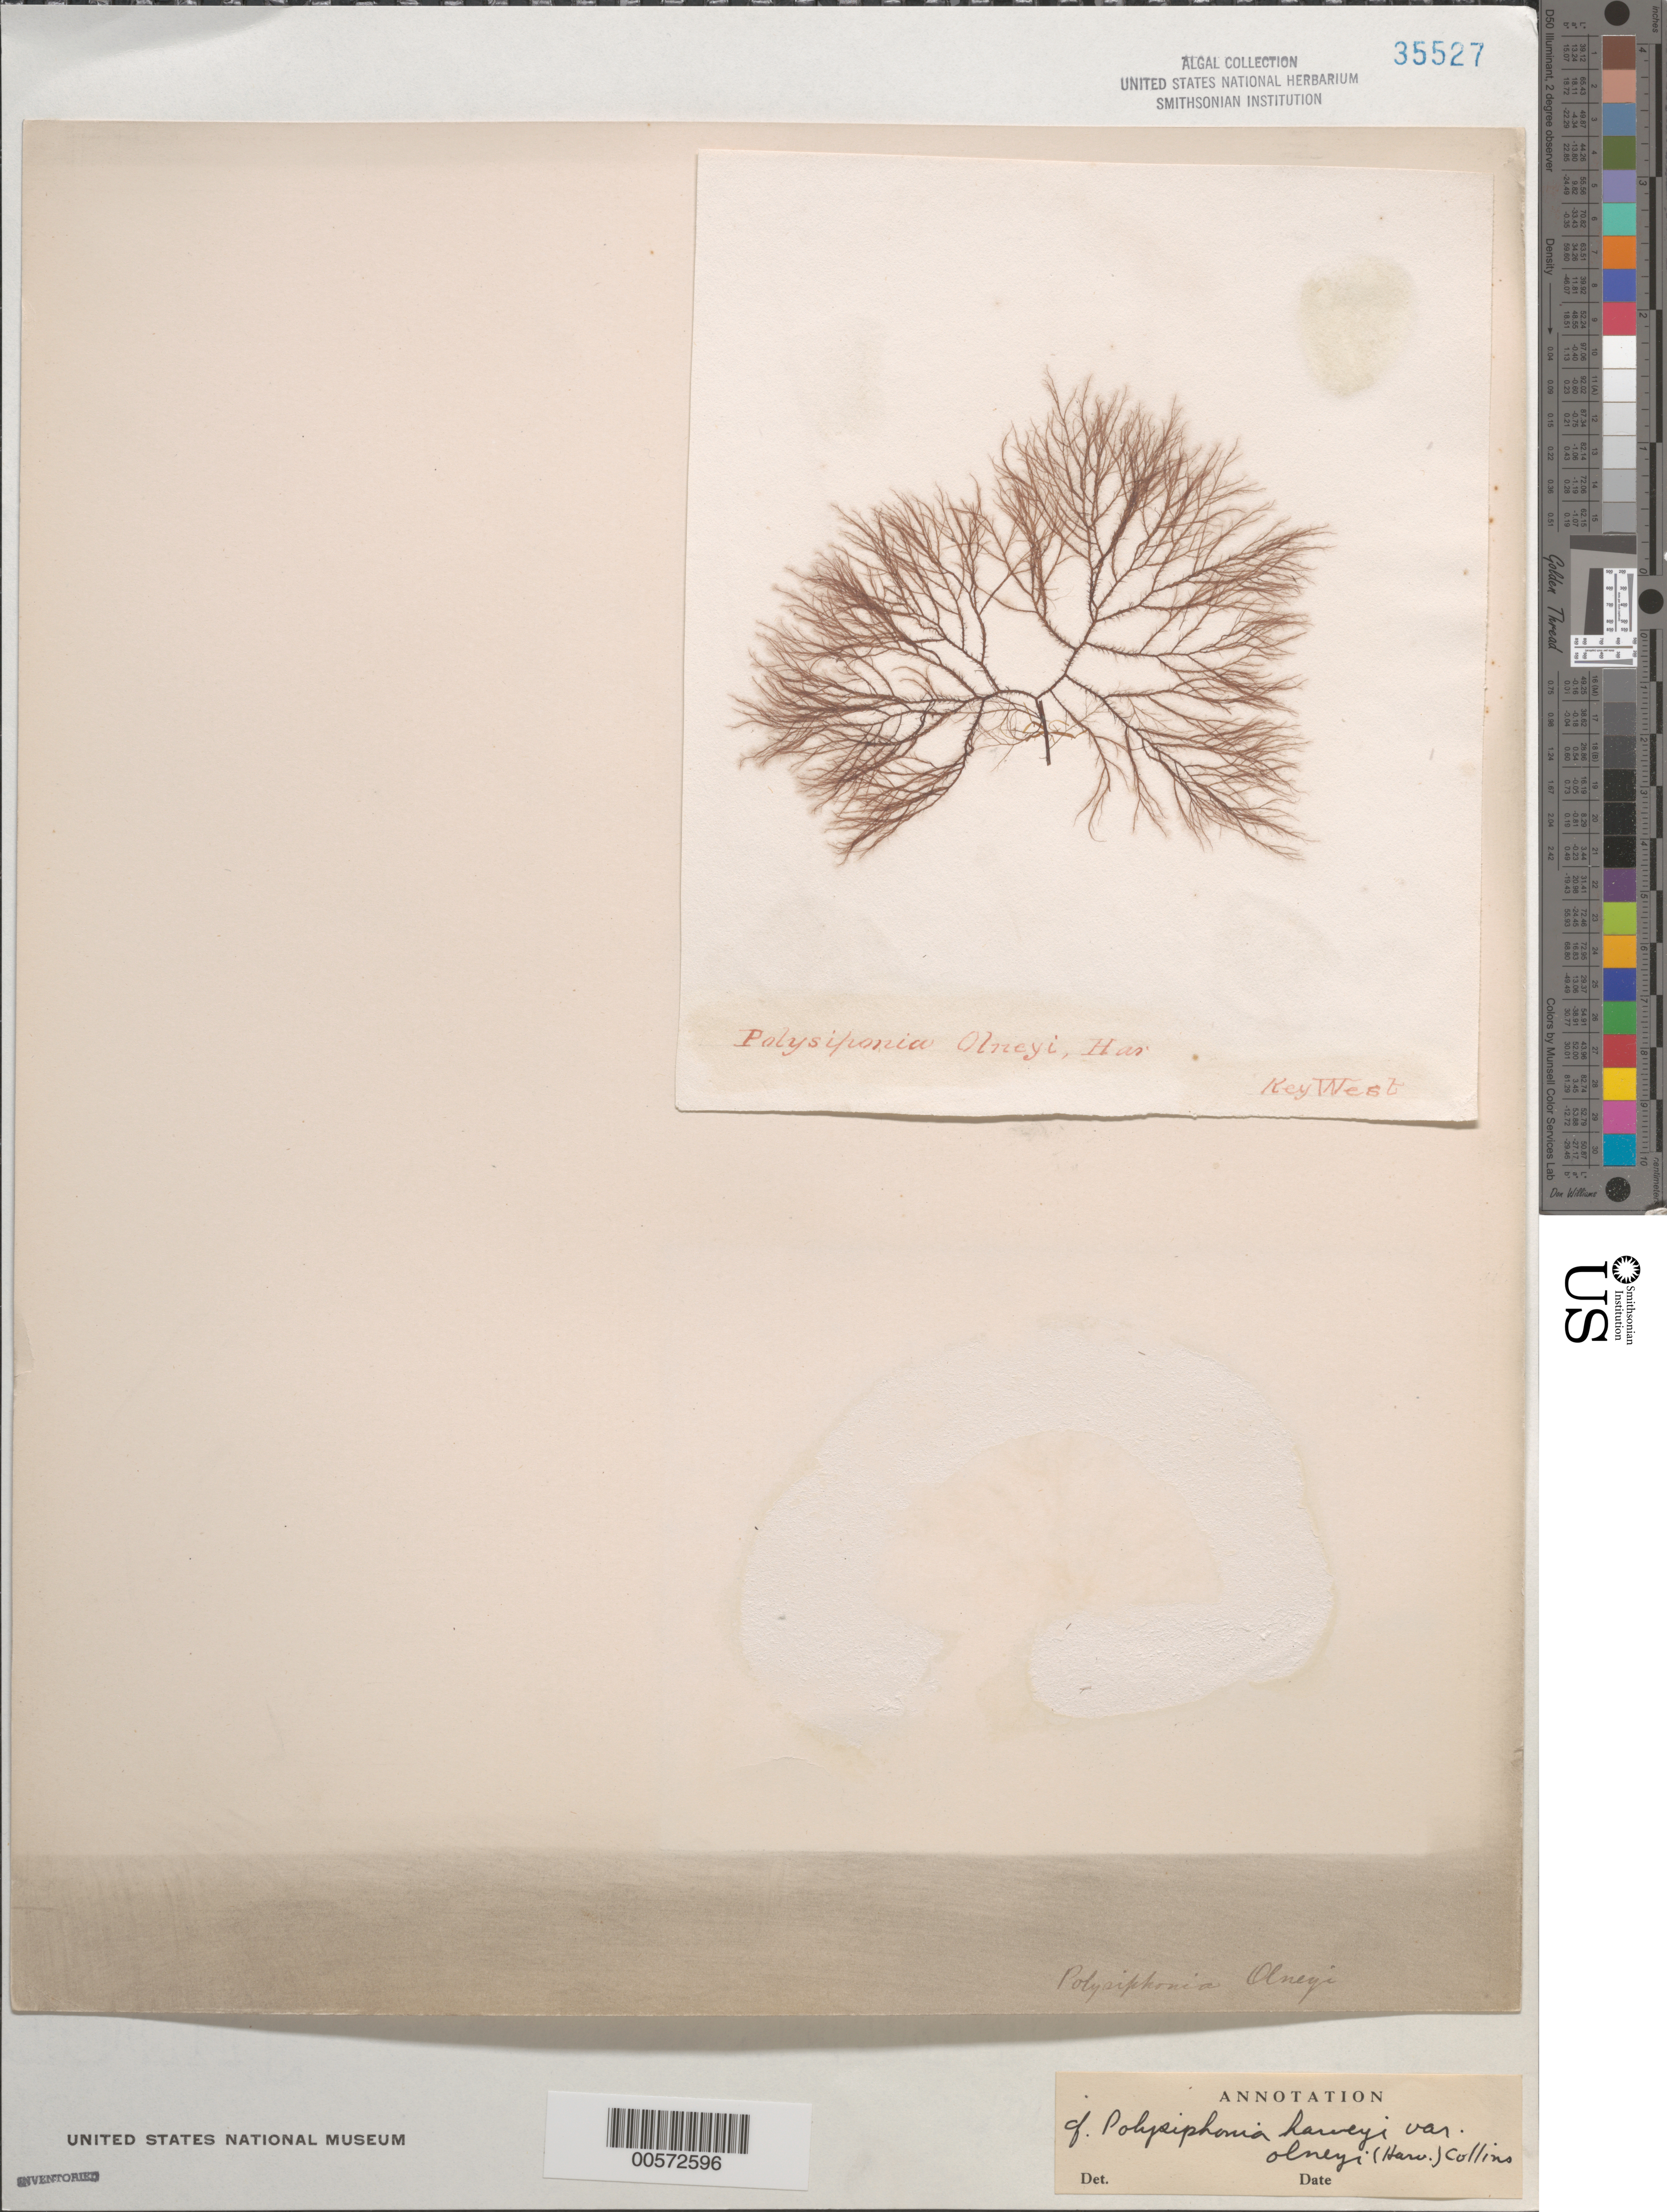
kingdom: Plantae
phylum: Rhodophyta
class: Florideophyceae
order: Ceramiales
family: Rhodomelaceae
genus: Melanothamnus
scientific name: Melanothamnus harveyi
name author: (Bailey) Diaz-Tapia & C.A. Maggs in Diaz-Tapia et al.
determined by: Algae name updating Project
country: United States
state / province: Florida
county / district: Monroe County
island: Key West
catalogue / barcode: US 35527